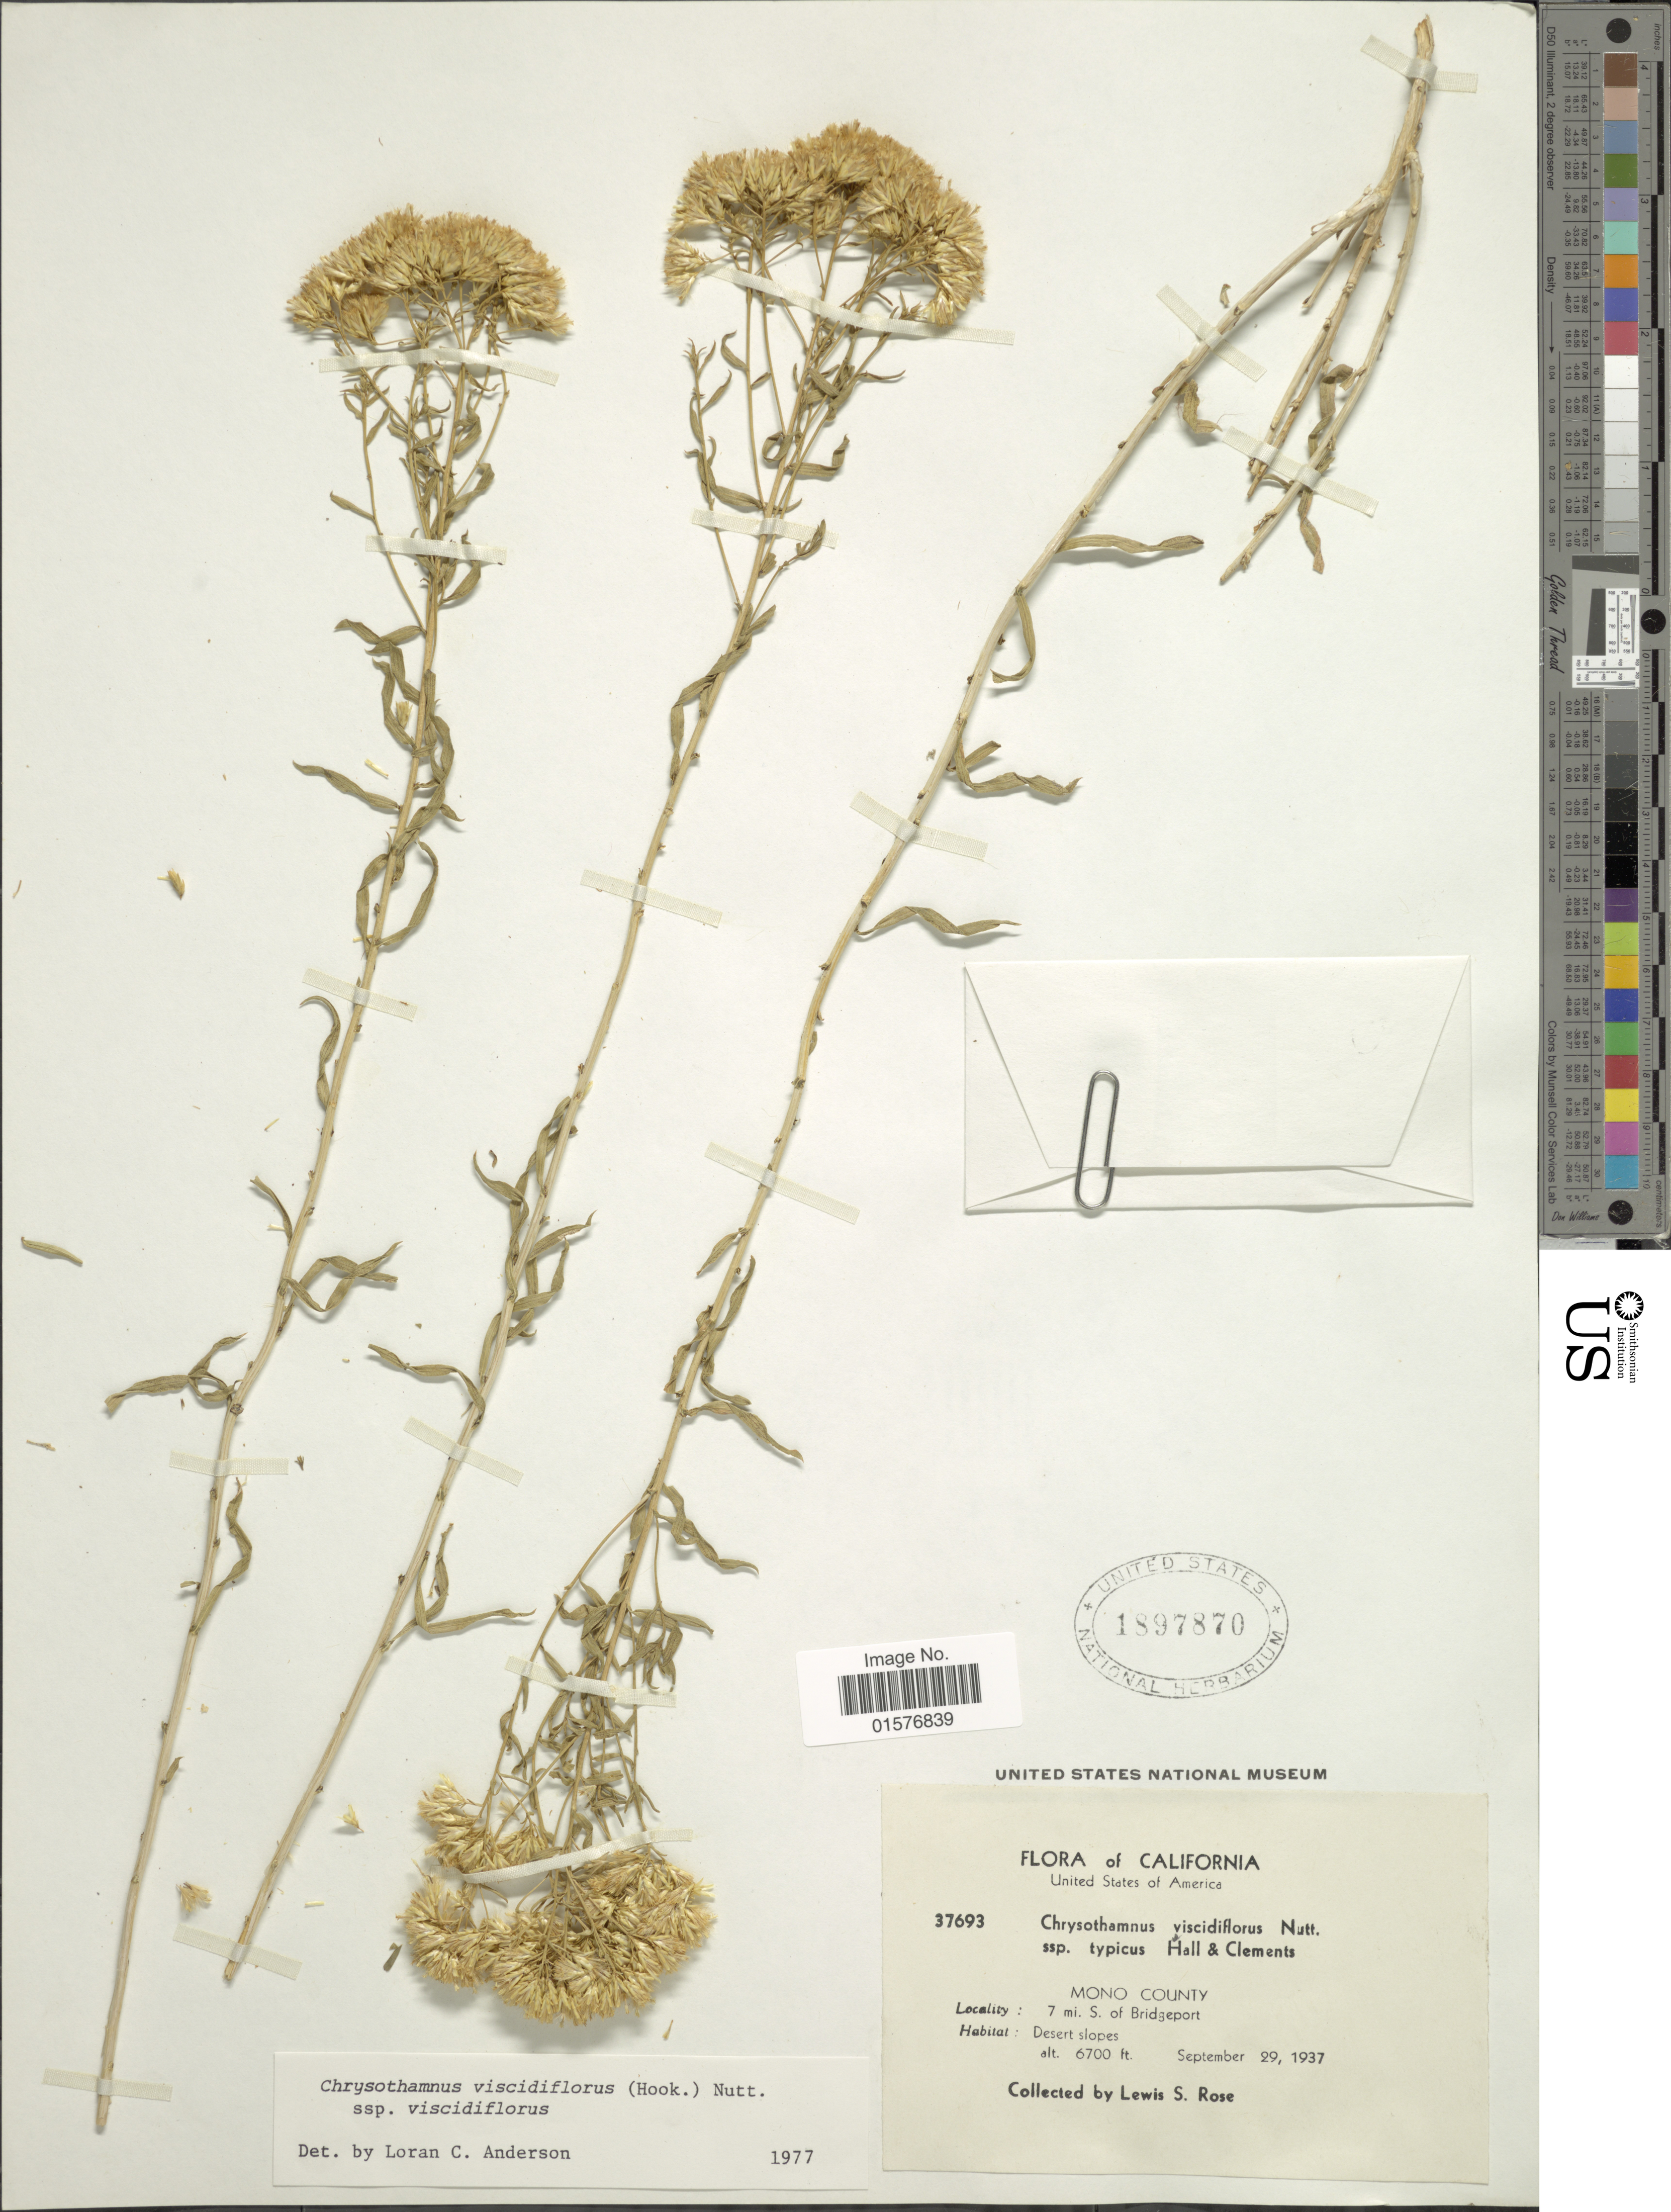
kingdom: Plantae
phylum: Tracheophyta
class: Magnoliopsida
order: Asterales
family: Asteraceae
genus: Chrysothamnus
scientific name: Chrysothamnus viscidiflorus subsp. viscidiflorus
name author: (Hook.) Nutt.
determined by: Urbatsch, Lowell E., Curator (LSU), Louisiana State University (UNITED STATES)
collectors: L. S. Rose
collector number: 37693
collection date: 1937-09-29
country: United States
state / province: California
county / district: Mono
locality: Mono County, 7 mi. S. of Bridgeport, Desert slopes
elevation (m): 2042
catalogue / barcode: US 1897870